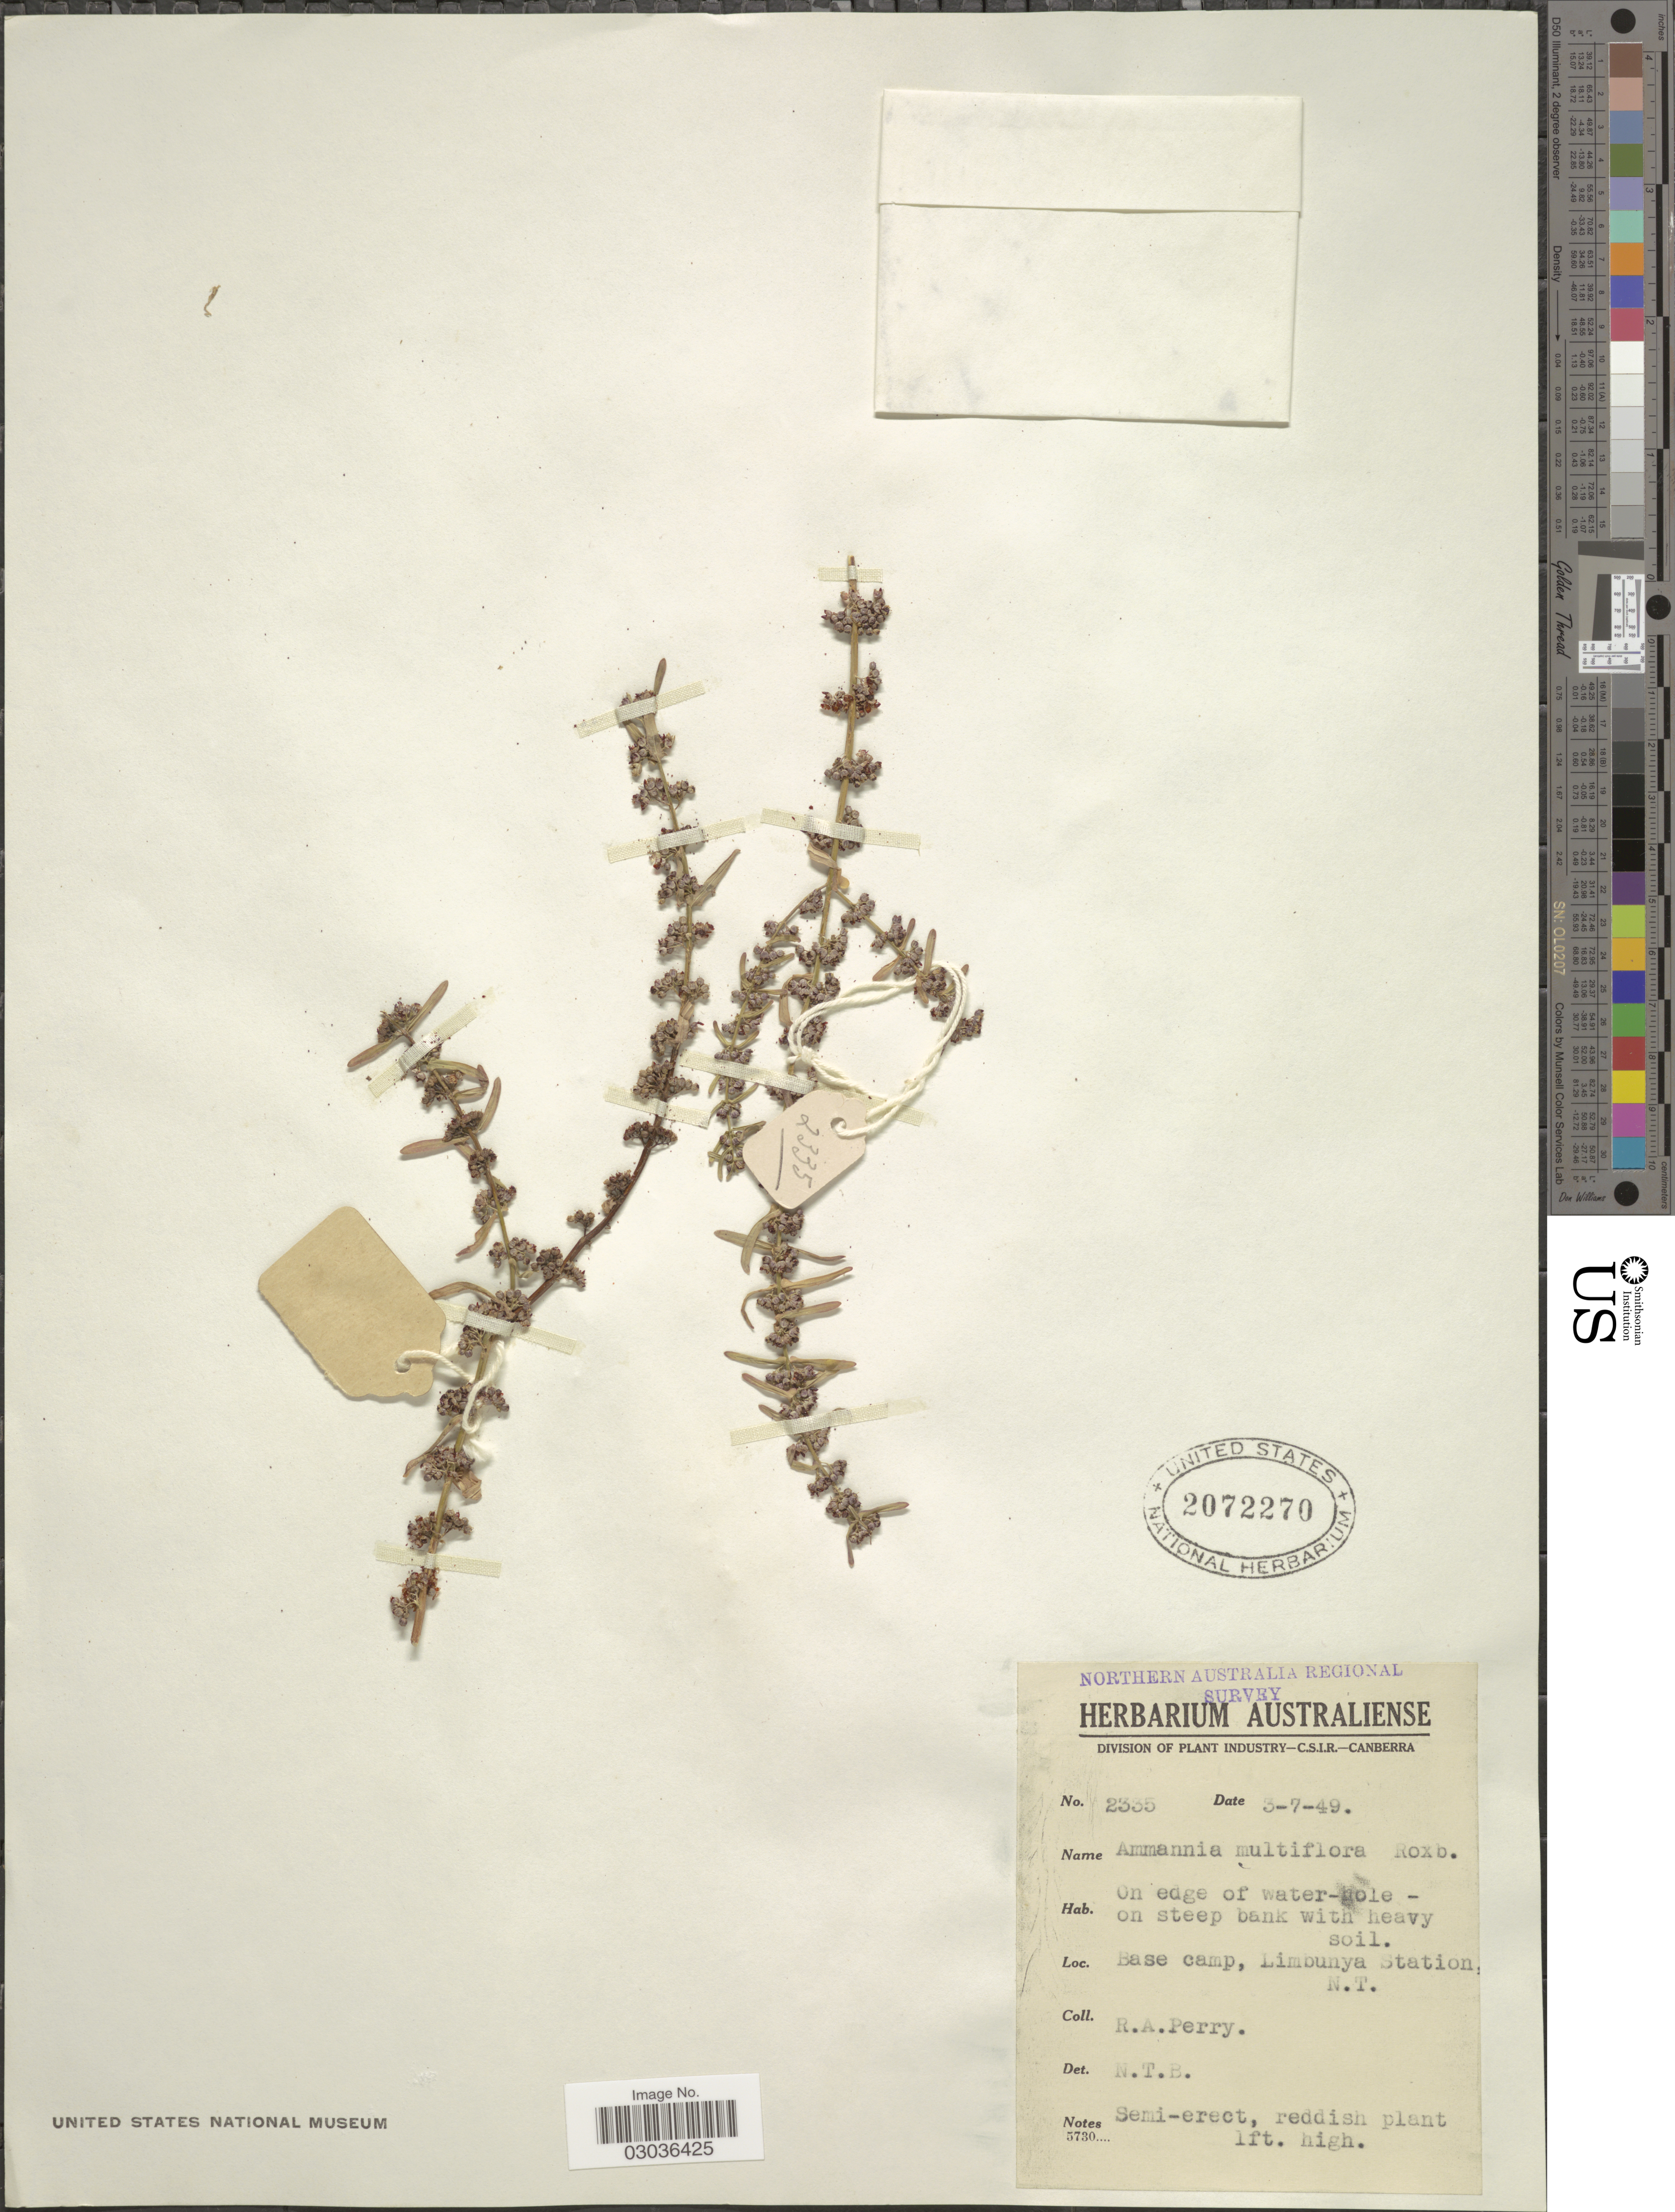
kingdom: Plantae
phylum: Tracheophyta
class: Magnoliopsida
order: Myrtales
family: Lythraceae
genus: Ammannia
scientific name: Ammannia multiflora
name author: Roxb.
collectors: Perry, R. A.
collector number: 2335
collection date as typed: Transcribed d/m/y: 3/7/49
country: Australia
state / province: Northern Territory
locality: Base camp, Limbunya Station, N.T.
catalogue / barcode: US 2072270